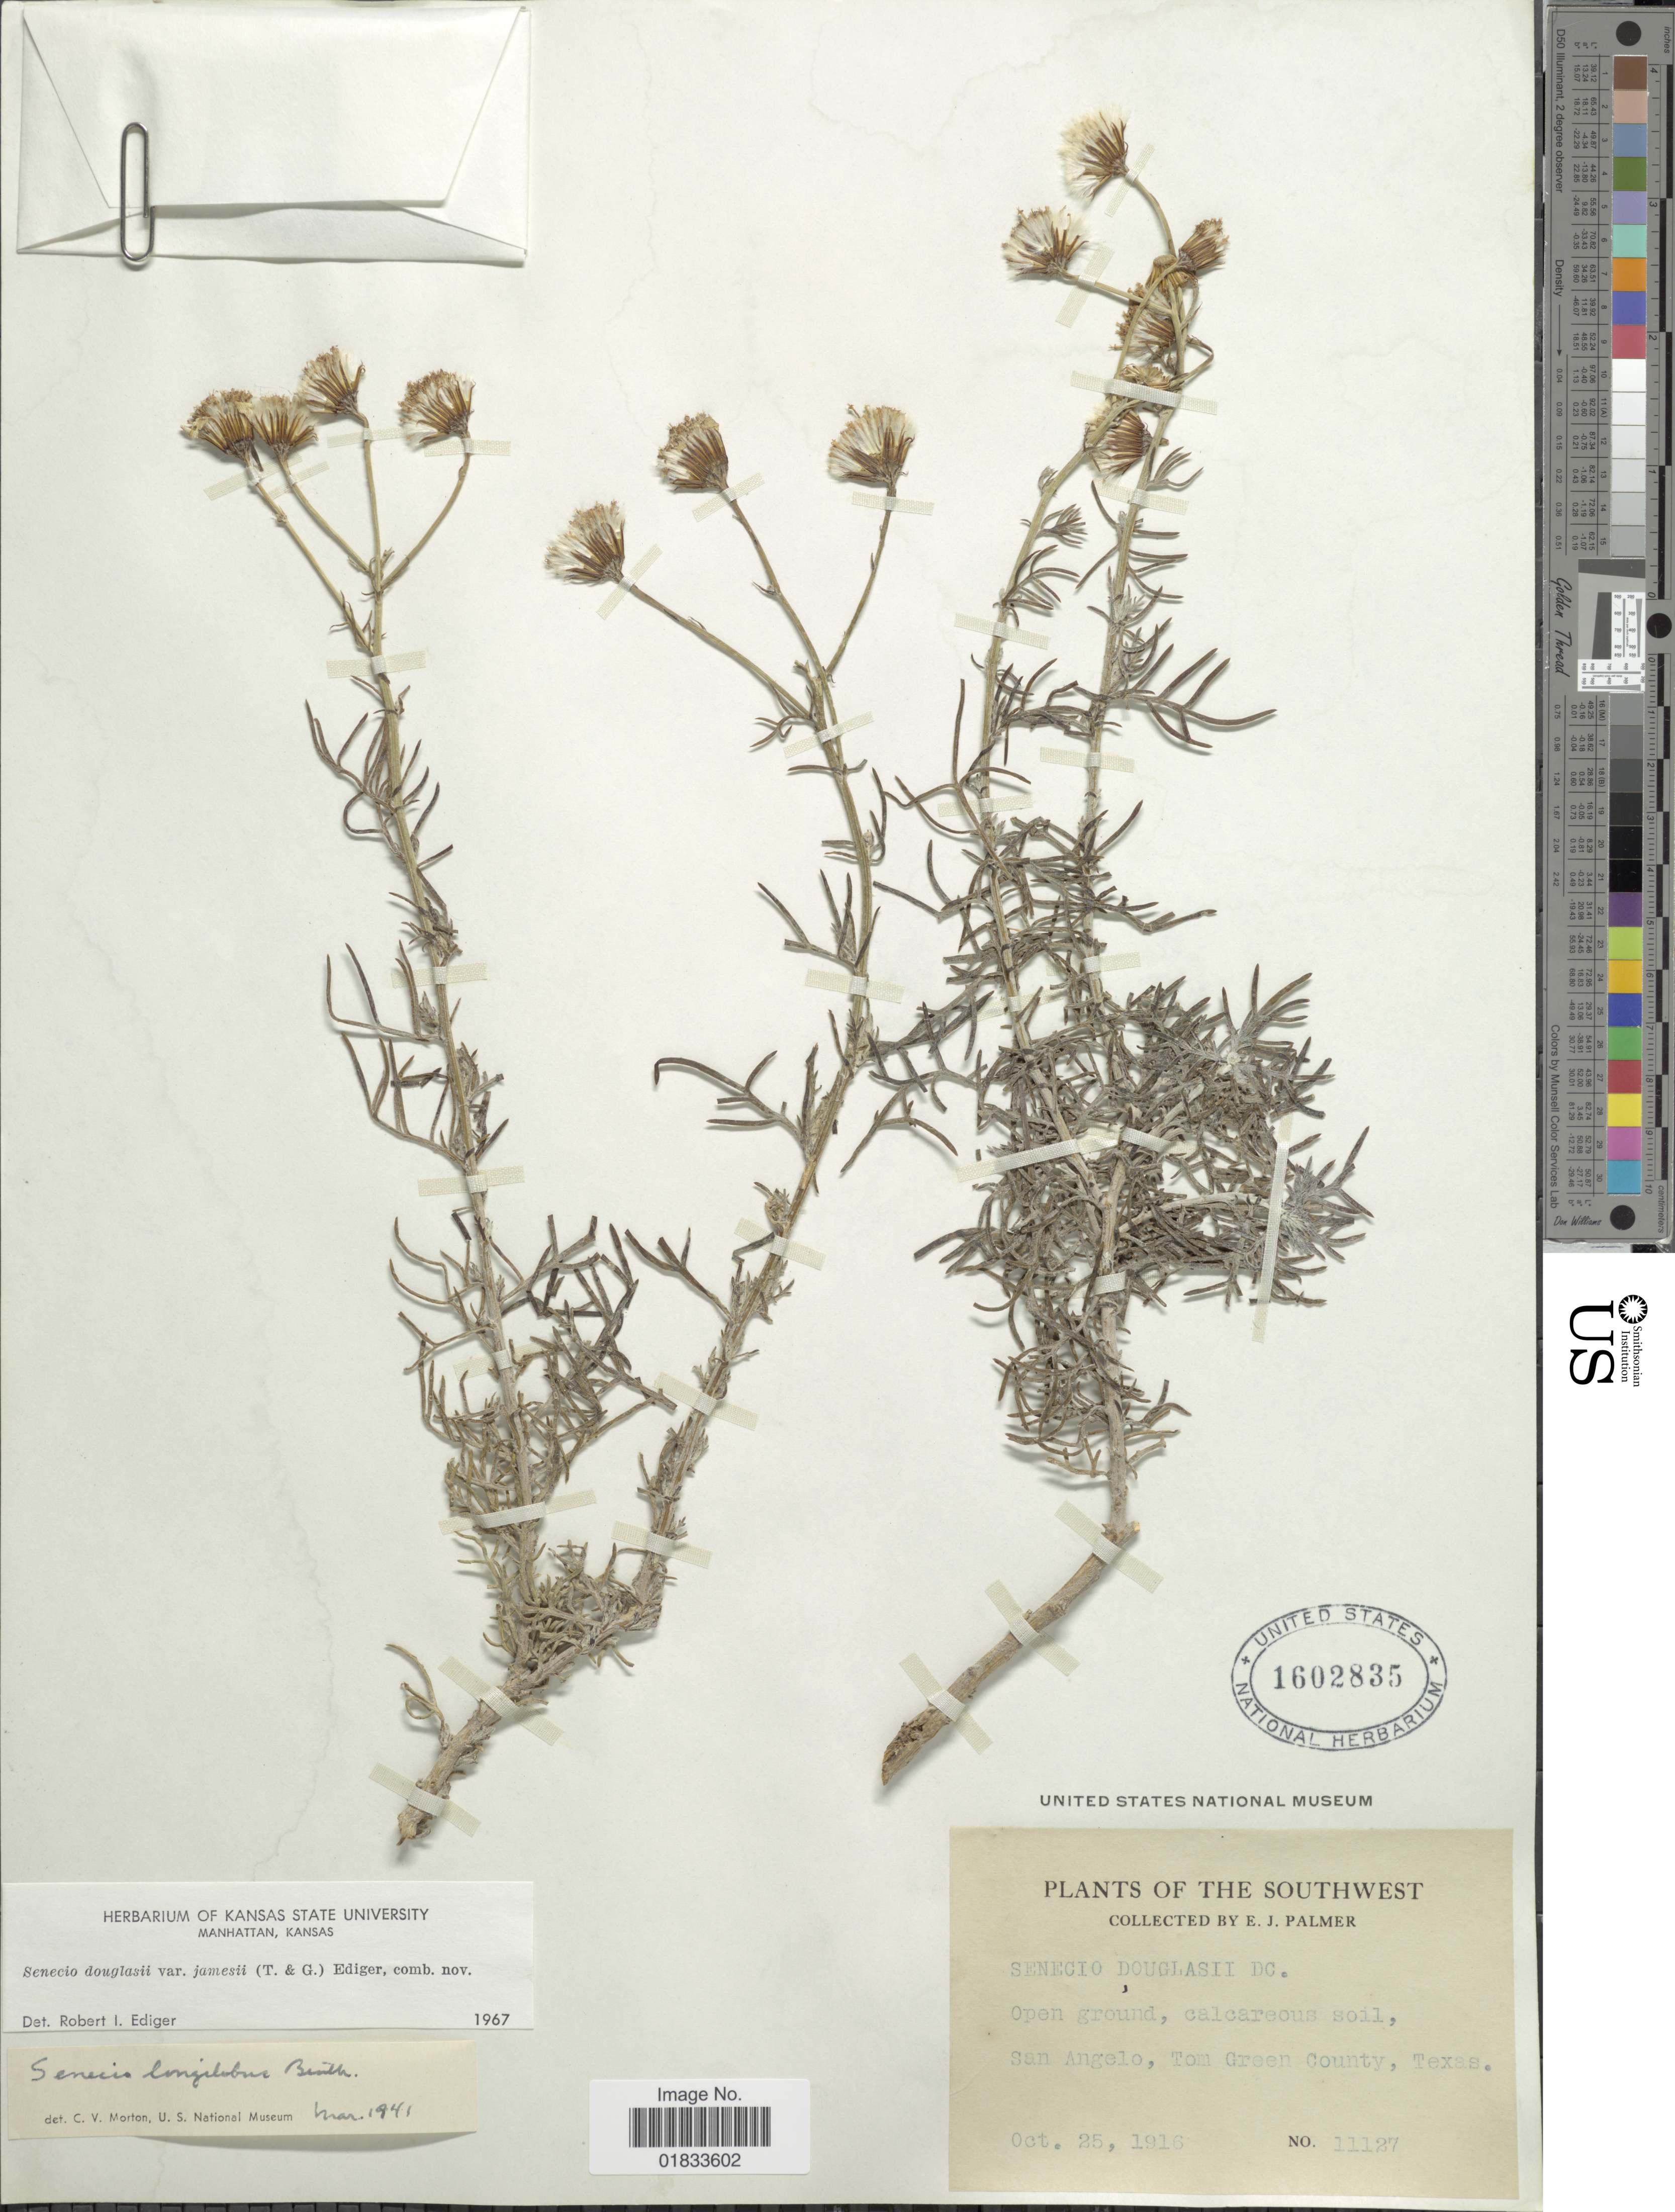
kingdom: Plantae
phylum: Tracheophyta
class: Magnoliopsida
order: Asterales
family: Asteraceae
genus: Senecio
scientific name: Senecio flaccidus var. flaccidus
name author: Less.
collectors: E. J. Palmer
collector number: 11127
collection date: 1916-10-25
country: United States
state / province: Texas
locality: The Souhtwest, San Angelo, Tom Green County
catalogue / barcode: US 1602835